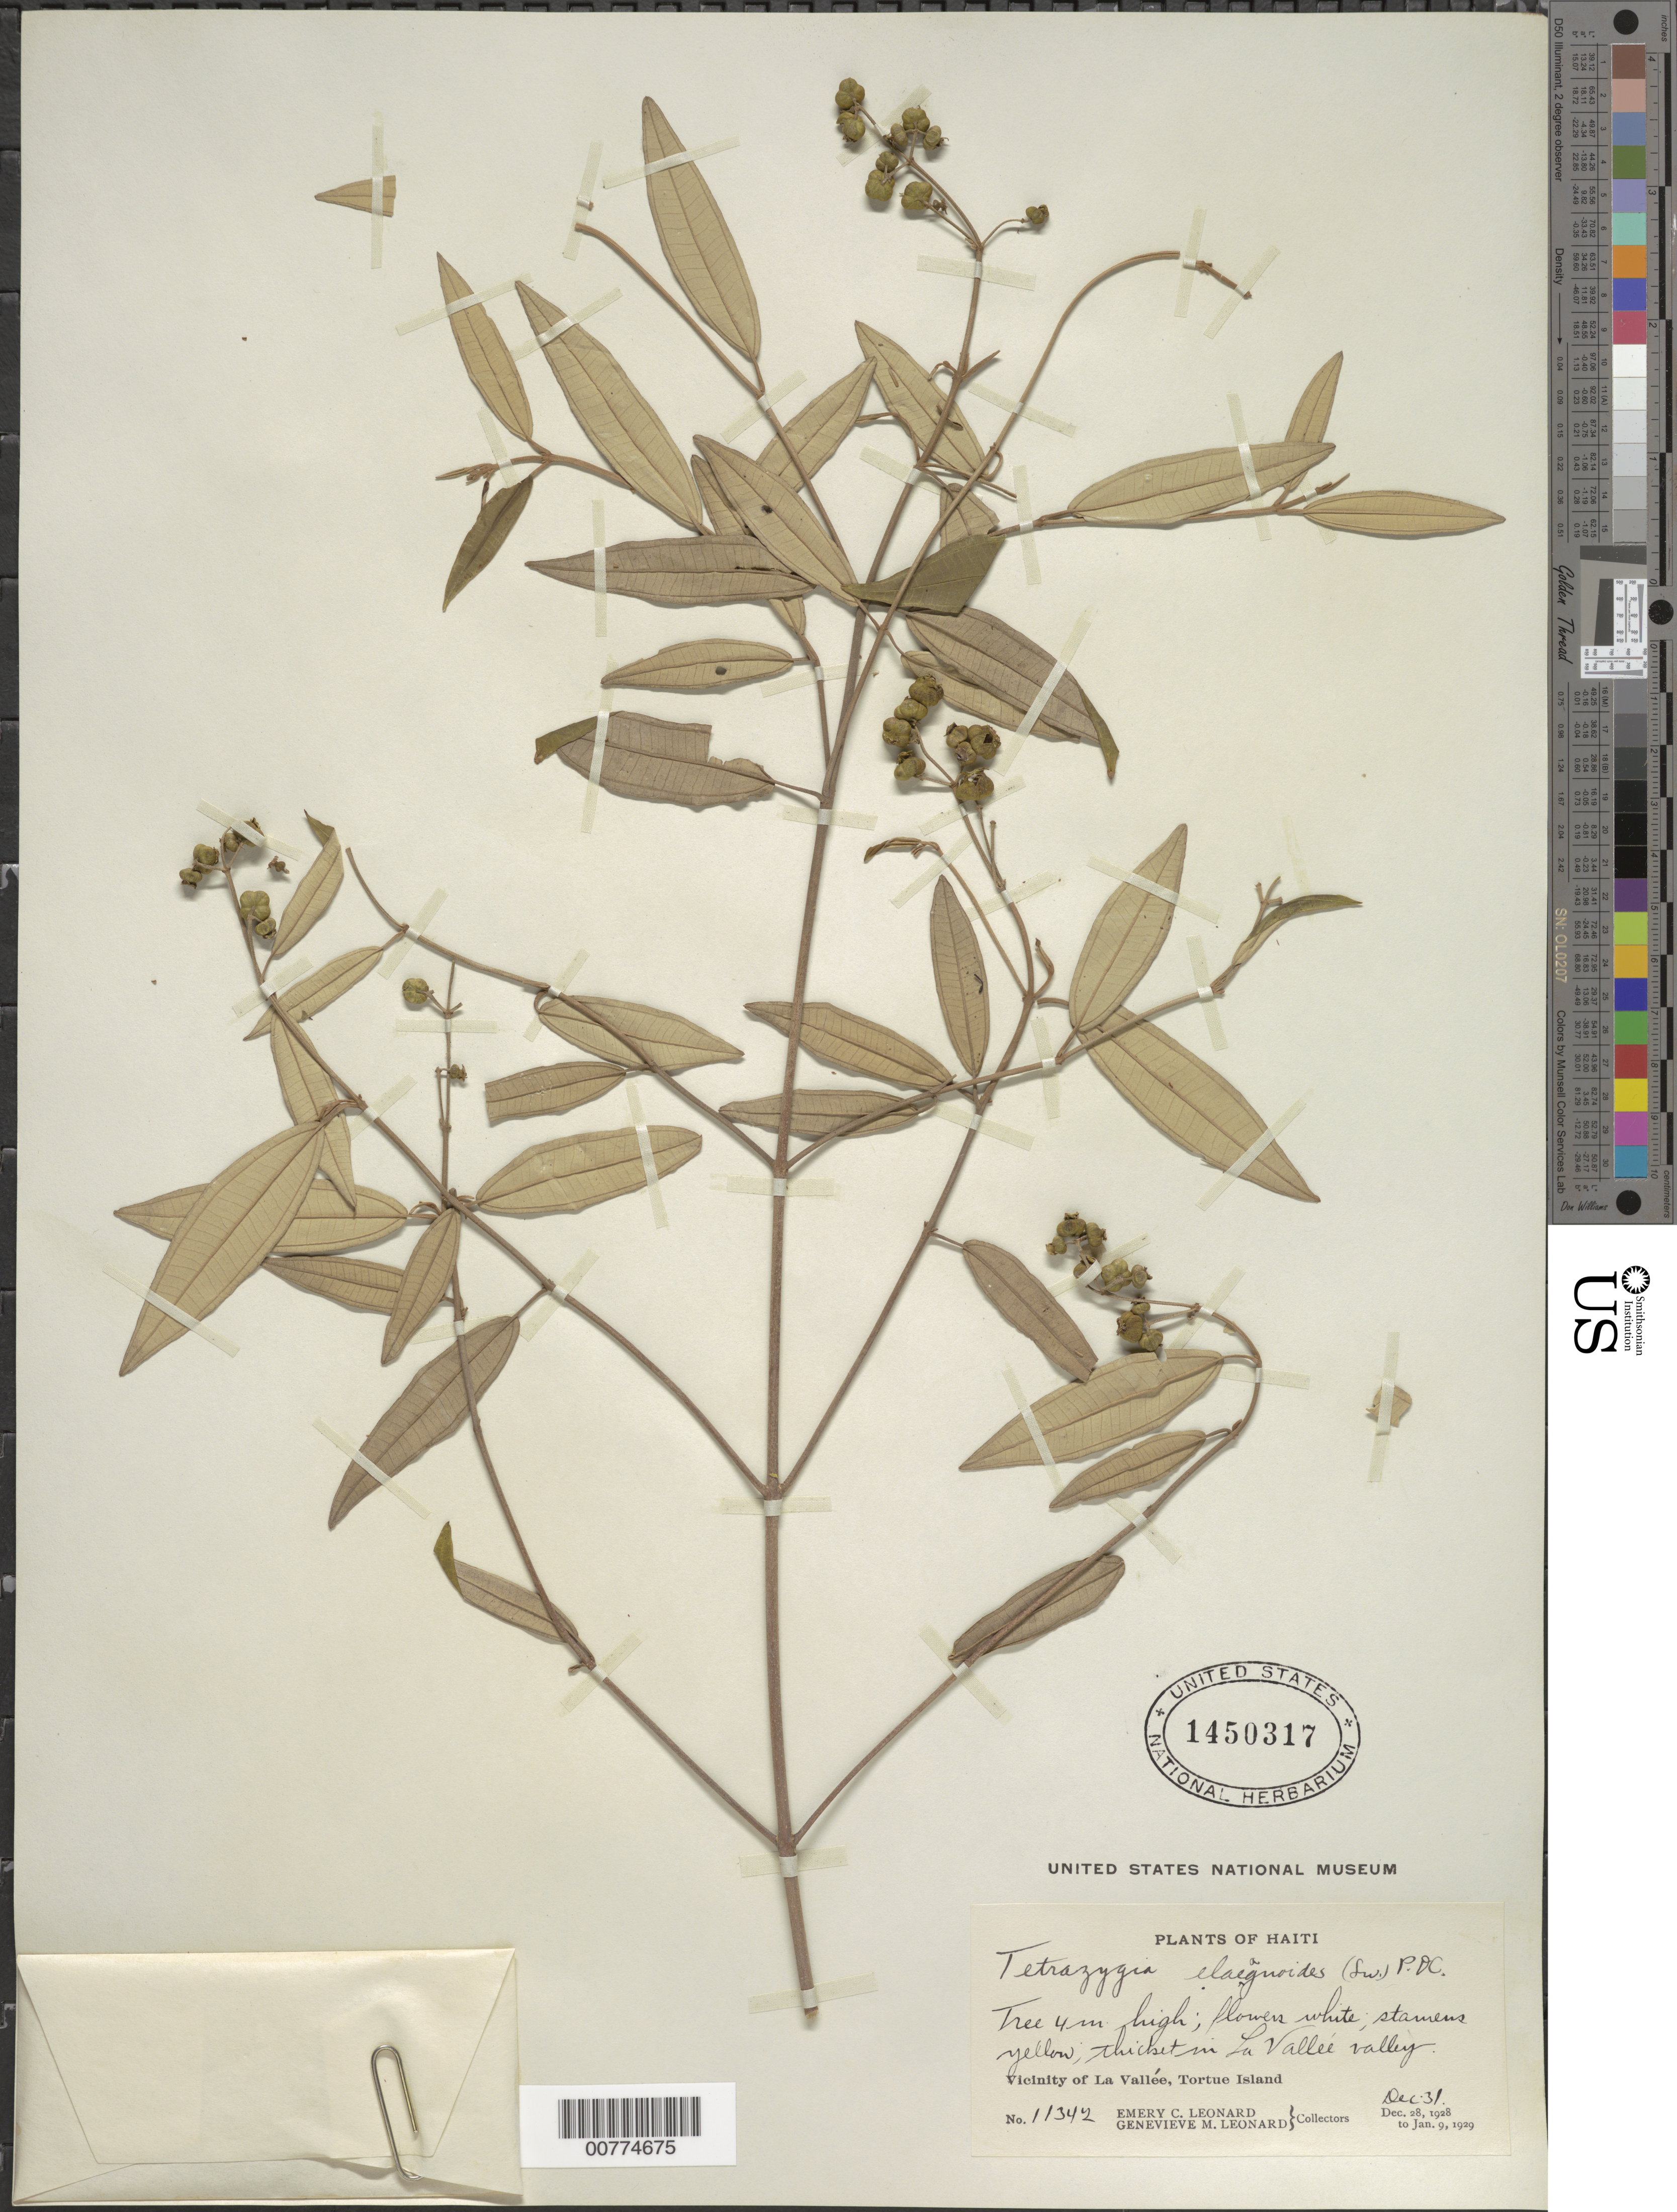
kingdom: Plantae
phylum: Tracheophyta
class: Magnoliopsida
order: Myrtales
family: Melastomataceae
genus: Miconia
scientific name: Miconia elaeagnoides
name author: (Sw.) Griseb.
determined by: Judd, Walter S.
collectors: E. C. Leonard & G. M. Leonard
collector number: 11342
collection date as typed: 31 Dec 1928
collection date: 1928-12-31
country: Haiti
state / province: Nord-Óuest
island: Île de la Tortue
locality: Tortue Island, vicinity of La Vallée, in La Vallée valley.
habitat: Thicket.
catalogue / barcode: US 1450317